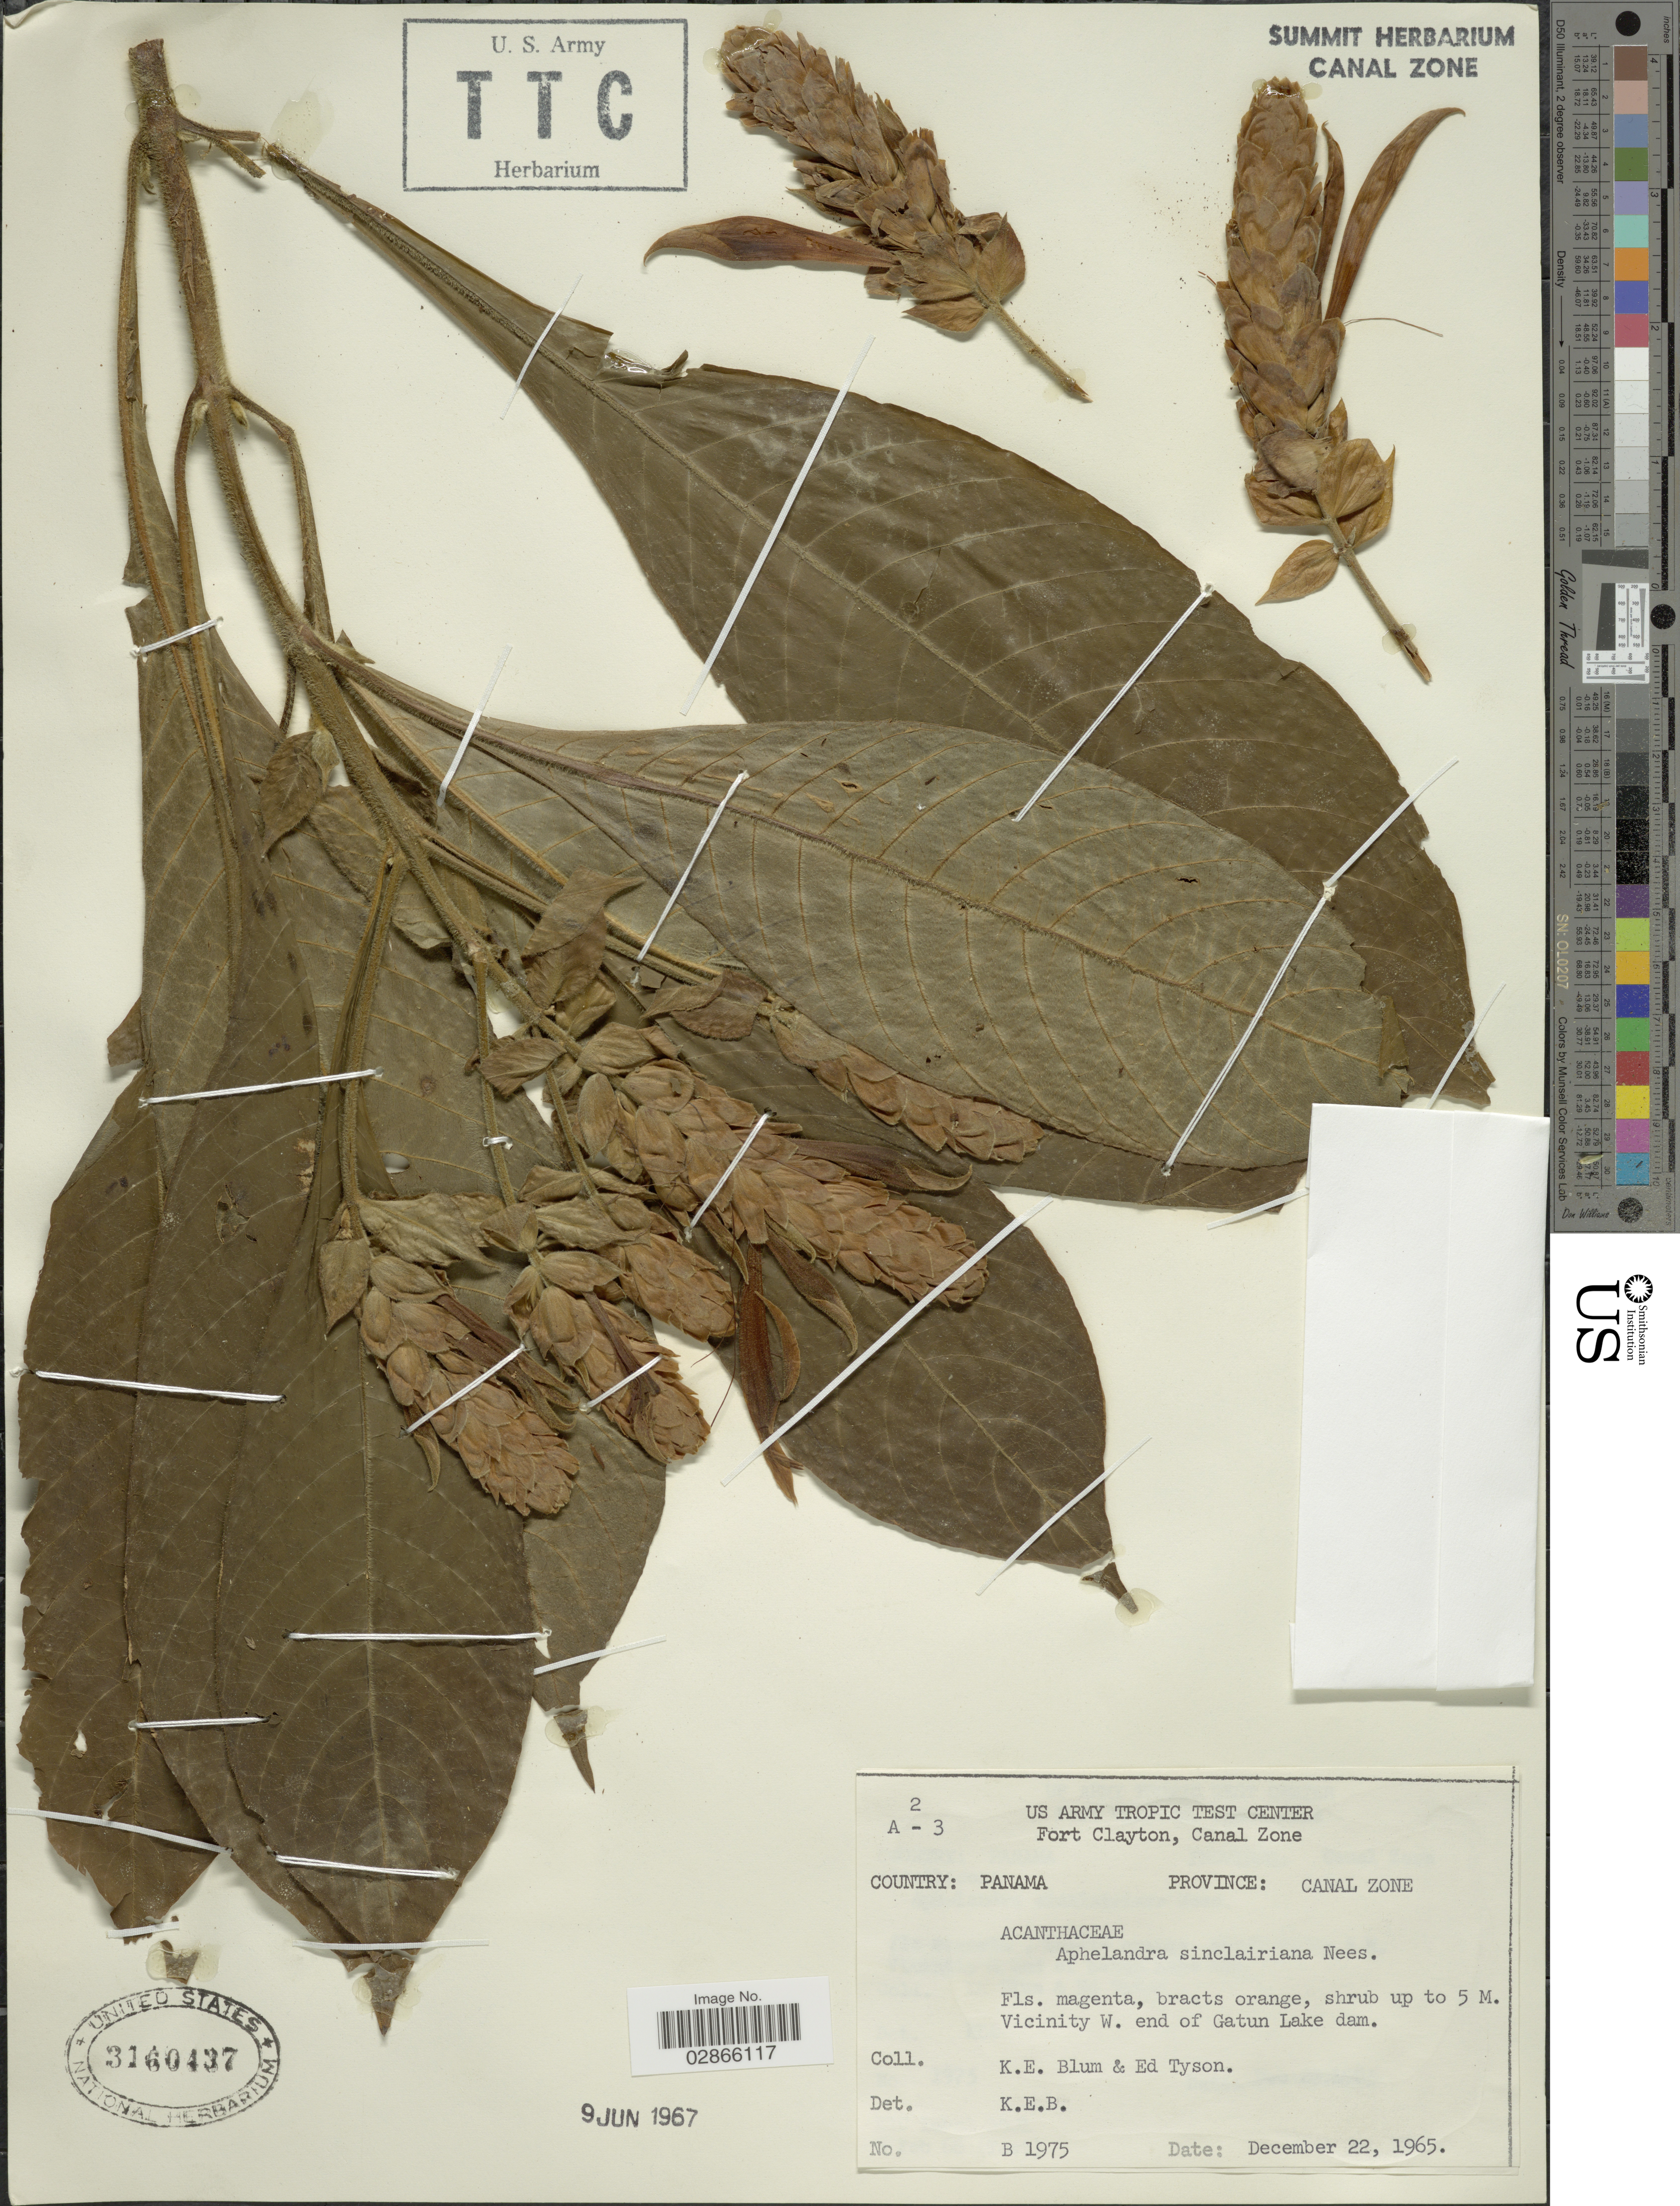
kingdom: Plantae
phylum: Tracheophyta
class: Magnoliopsida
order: Lamiales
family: Acanthaceae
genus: Aphelandra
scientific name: Aphelandra sinclairiana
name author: Nees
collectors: K. E. Blum & E. Tyson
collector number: B1975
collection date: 1965-12-22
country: Panama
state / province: Colón / Panamá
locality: Province: Canal Zone. Vicinity W. end of Gatun Lake dam.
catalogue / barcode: US 3160437